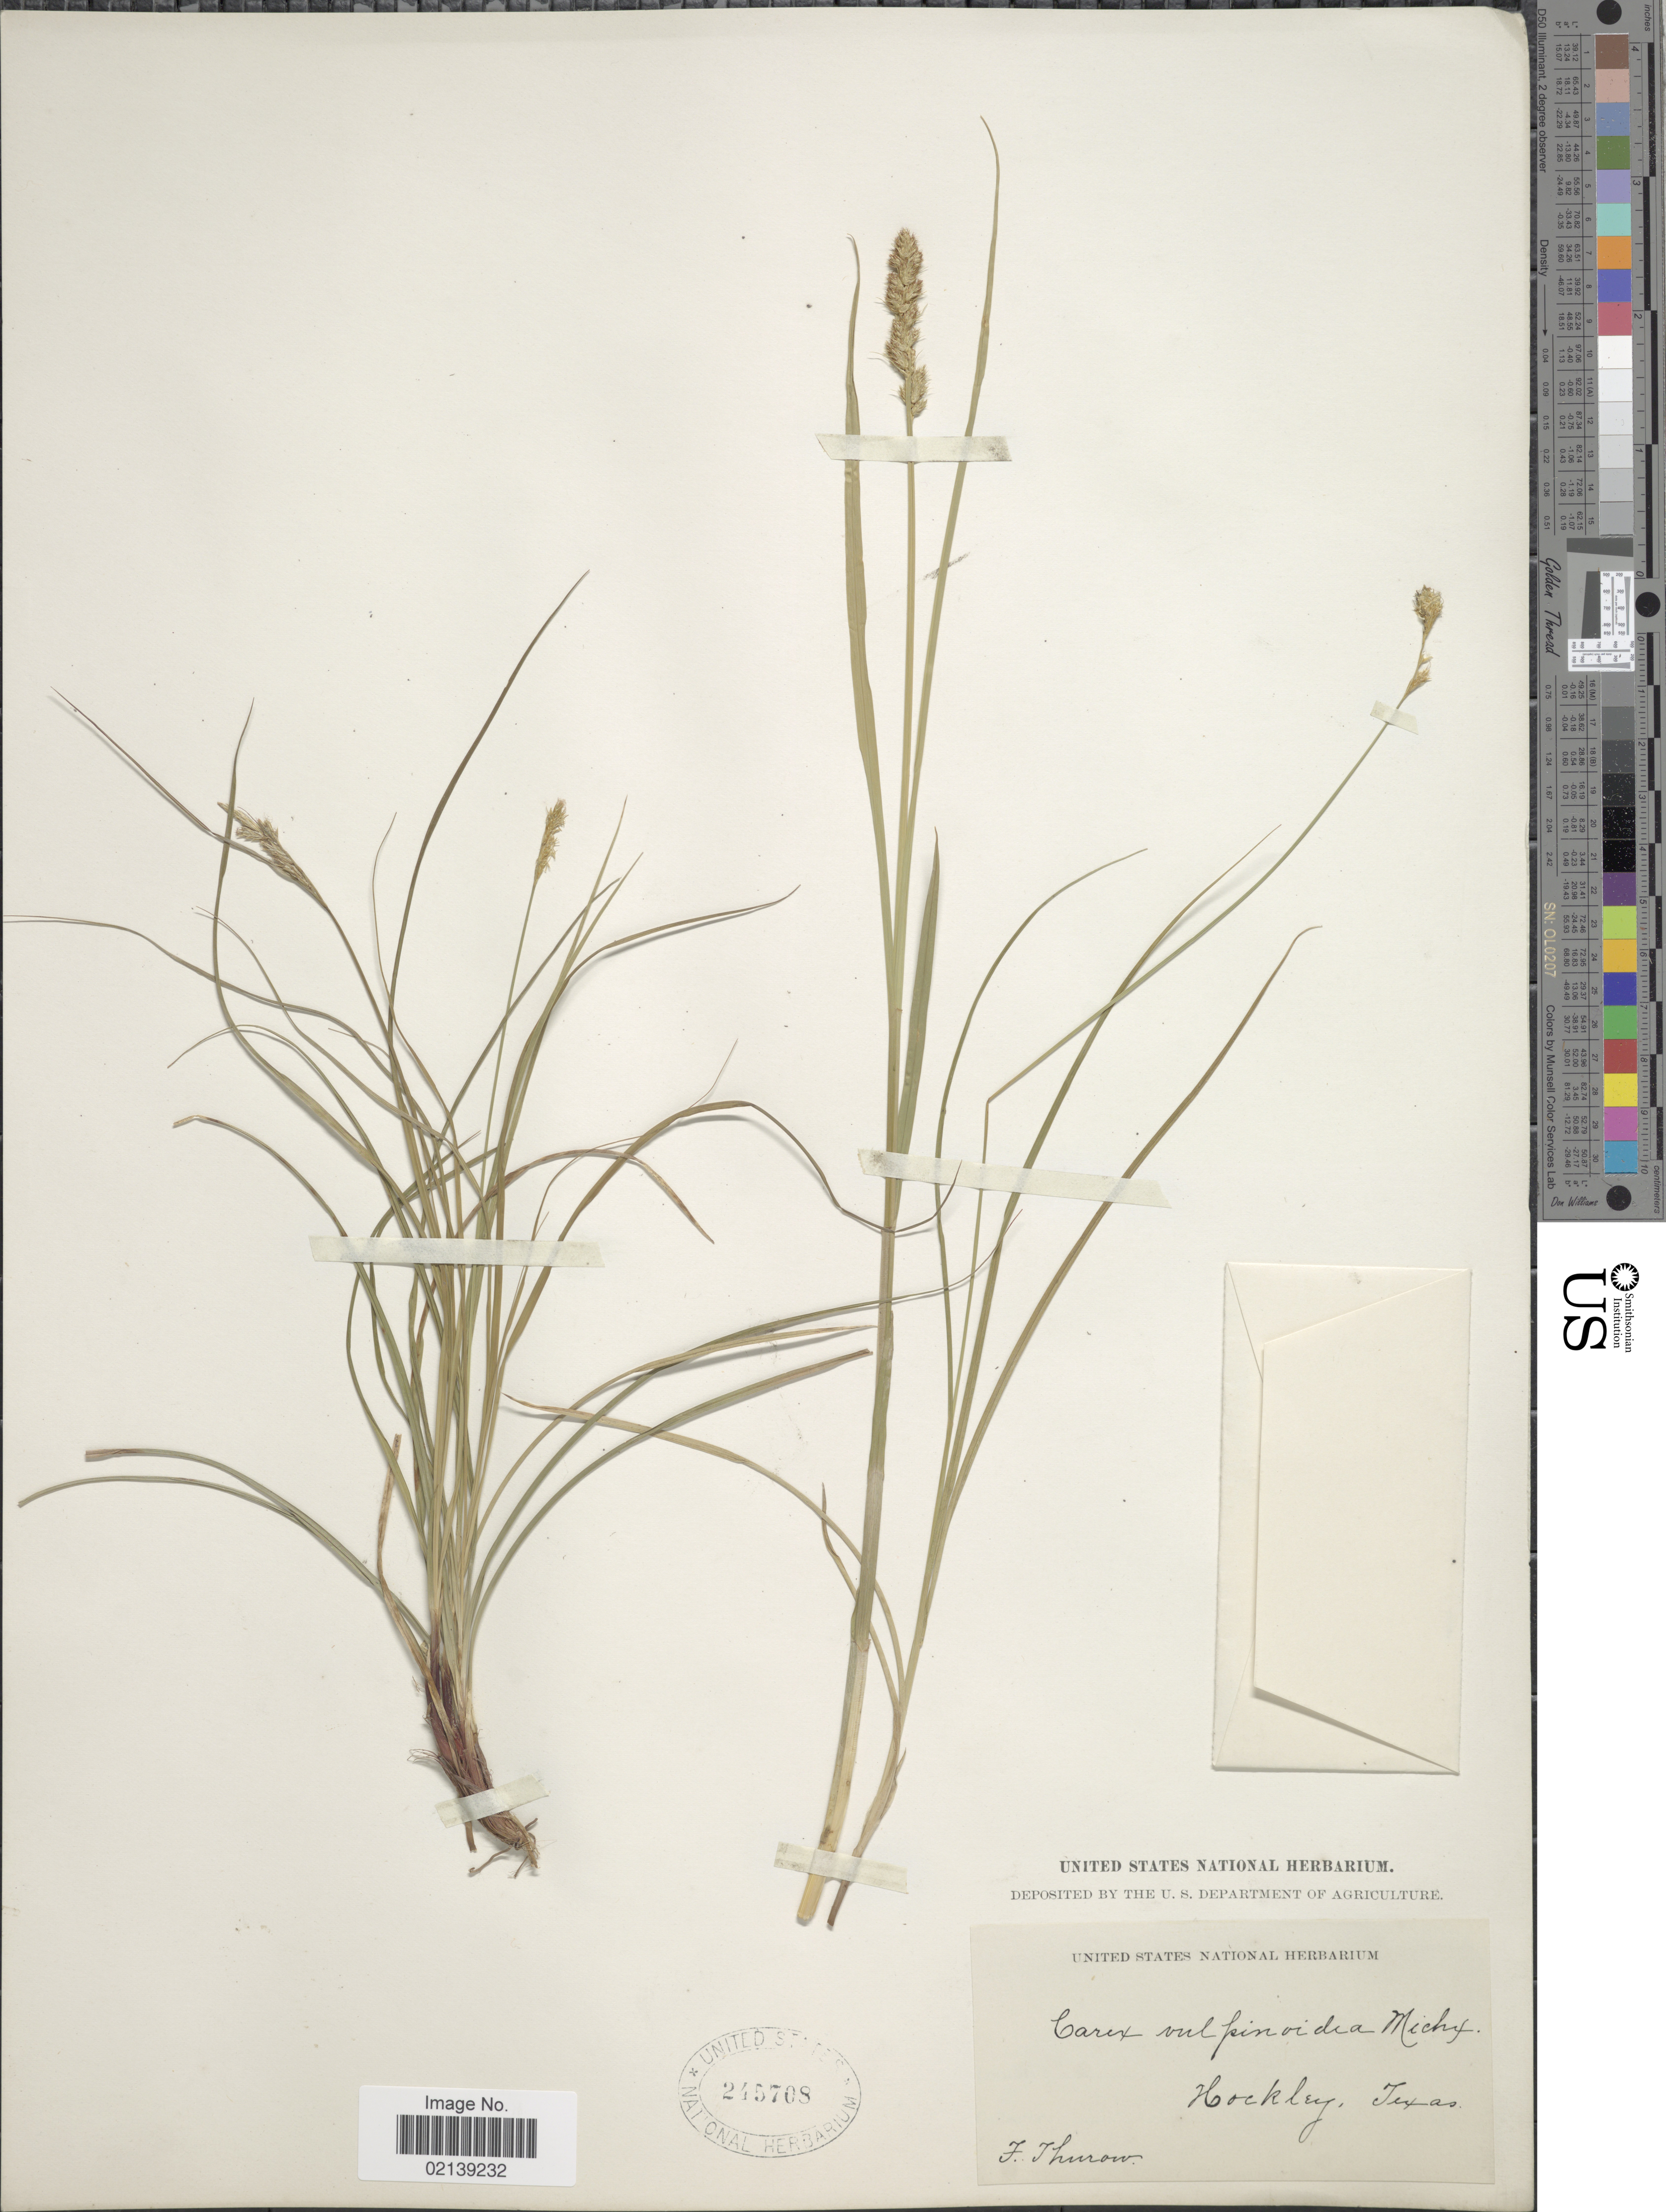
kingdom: Plantae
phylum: Tracheophyta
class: Liliopsida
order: Poales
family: Cyperaceae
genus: Carex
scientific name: Carex vulpinoidea Michx.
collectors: F. W. Thurow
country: United States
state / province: Texas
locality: Hockley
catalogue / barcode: US 245708